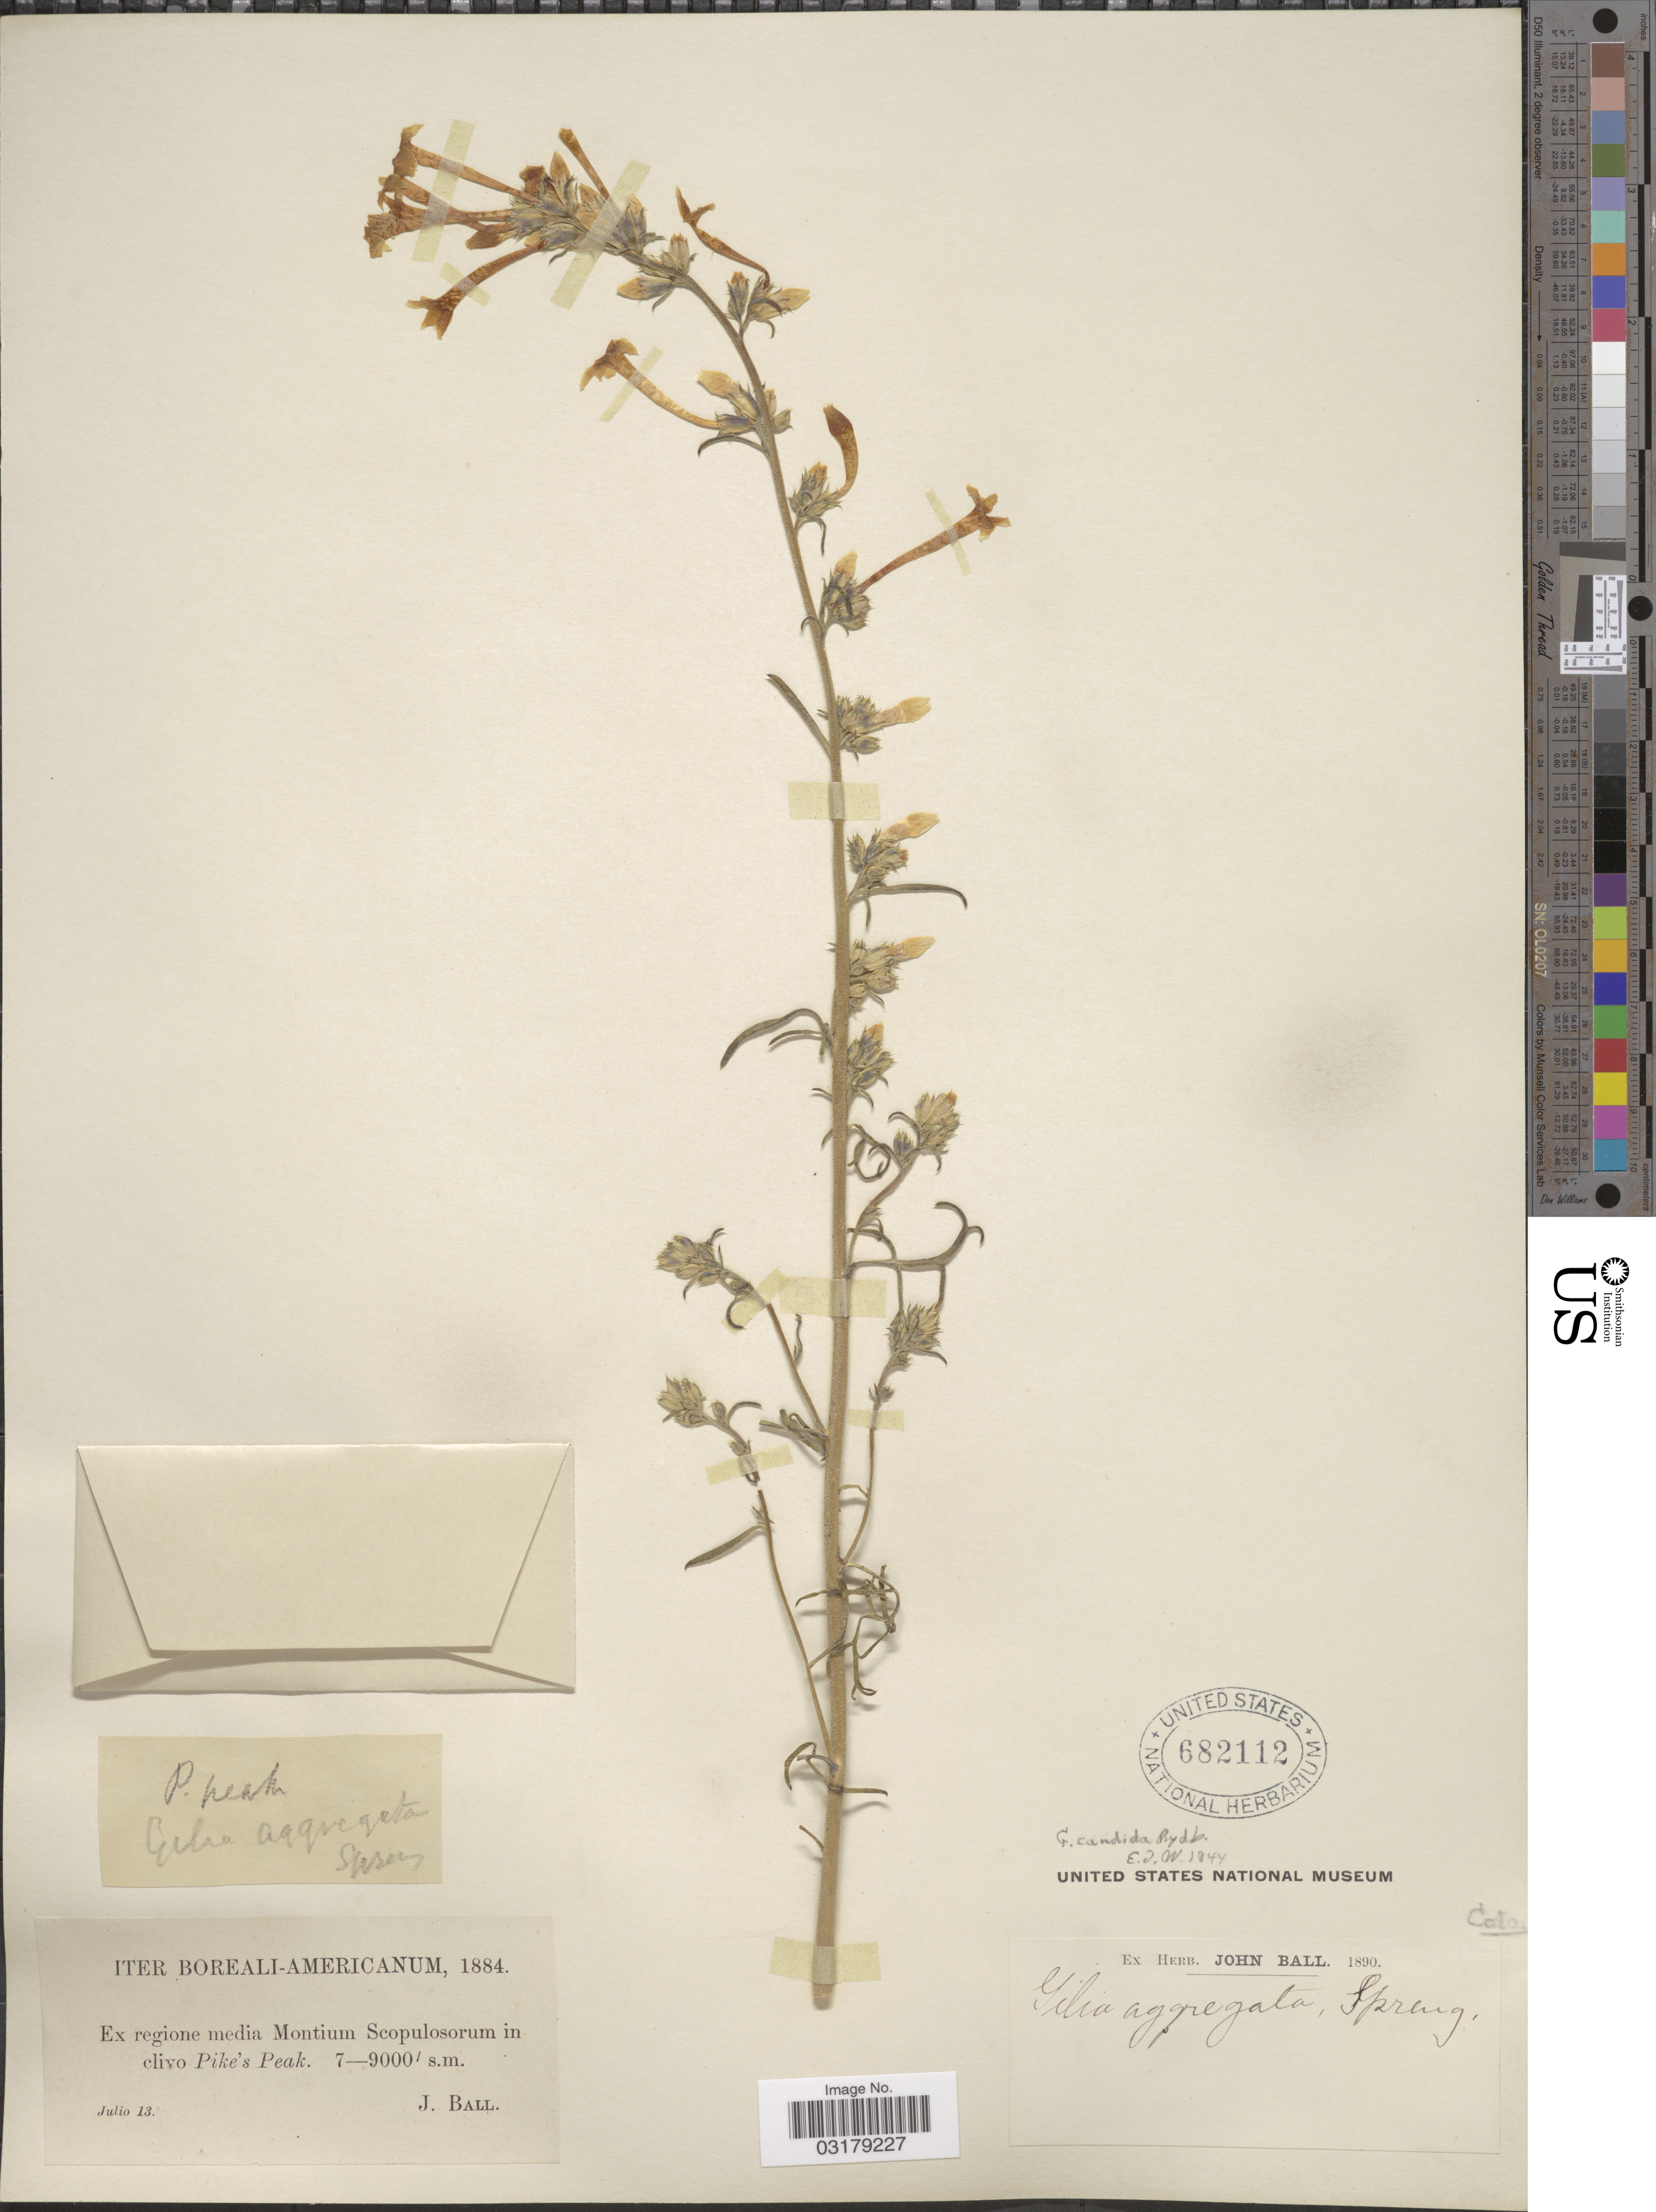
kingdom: Plantae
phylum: Tracheophyta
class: Magnoliopsida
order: Ericales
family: Polemoniaceae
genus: Ipomopsis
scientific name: Ipomopsis aggregata subsp. candida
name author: (Rydb.) V.E. Grant & A.D. Grant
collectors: J. Ball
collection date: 1884-07-13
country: United States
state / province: Colorado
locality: Ex regione media Montium Scopulosorum in clivo Pike's Peak.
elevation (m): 2134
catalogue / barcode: US 682112